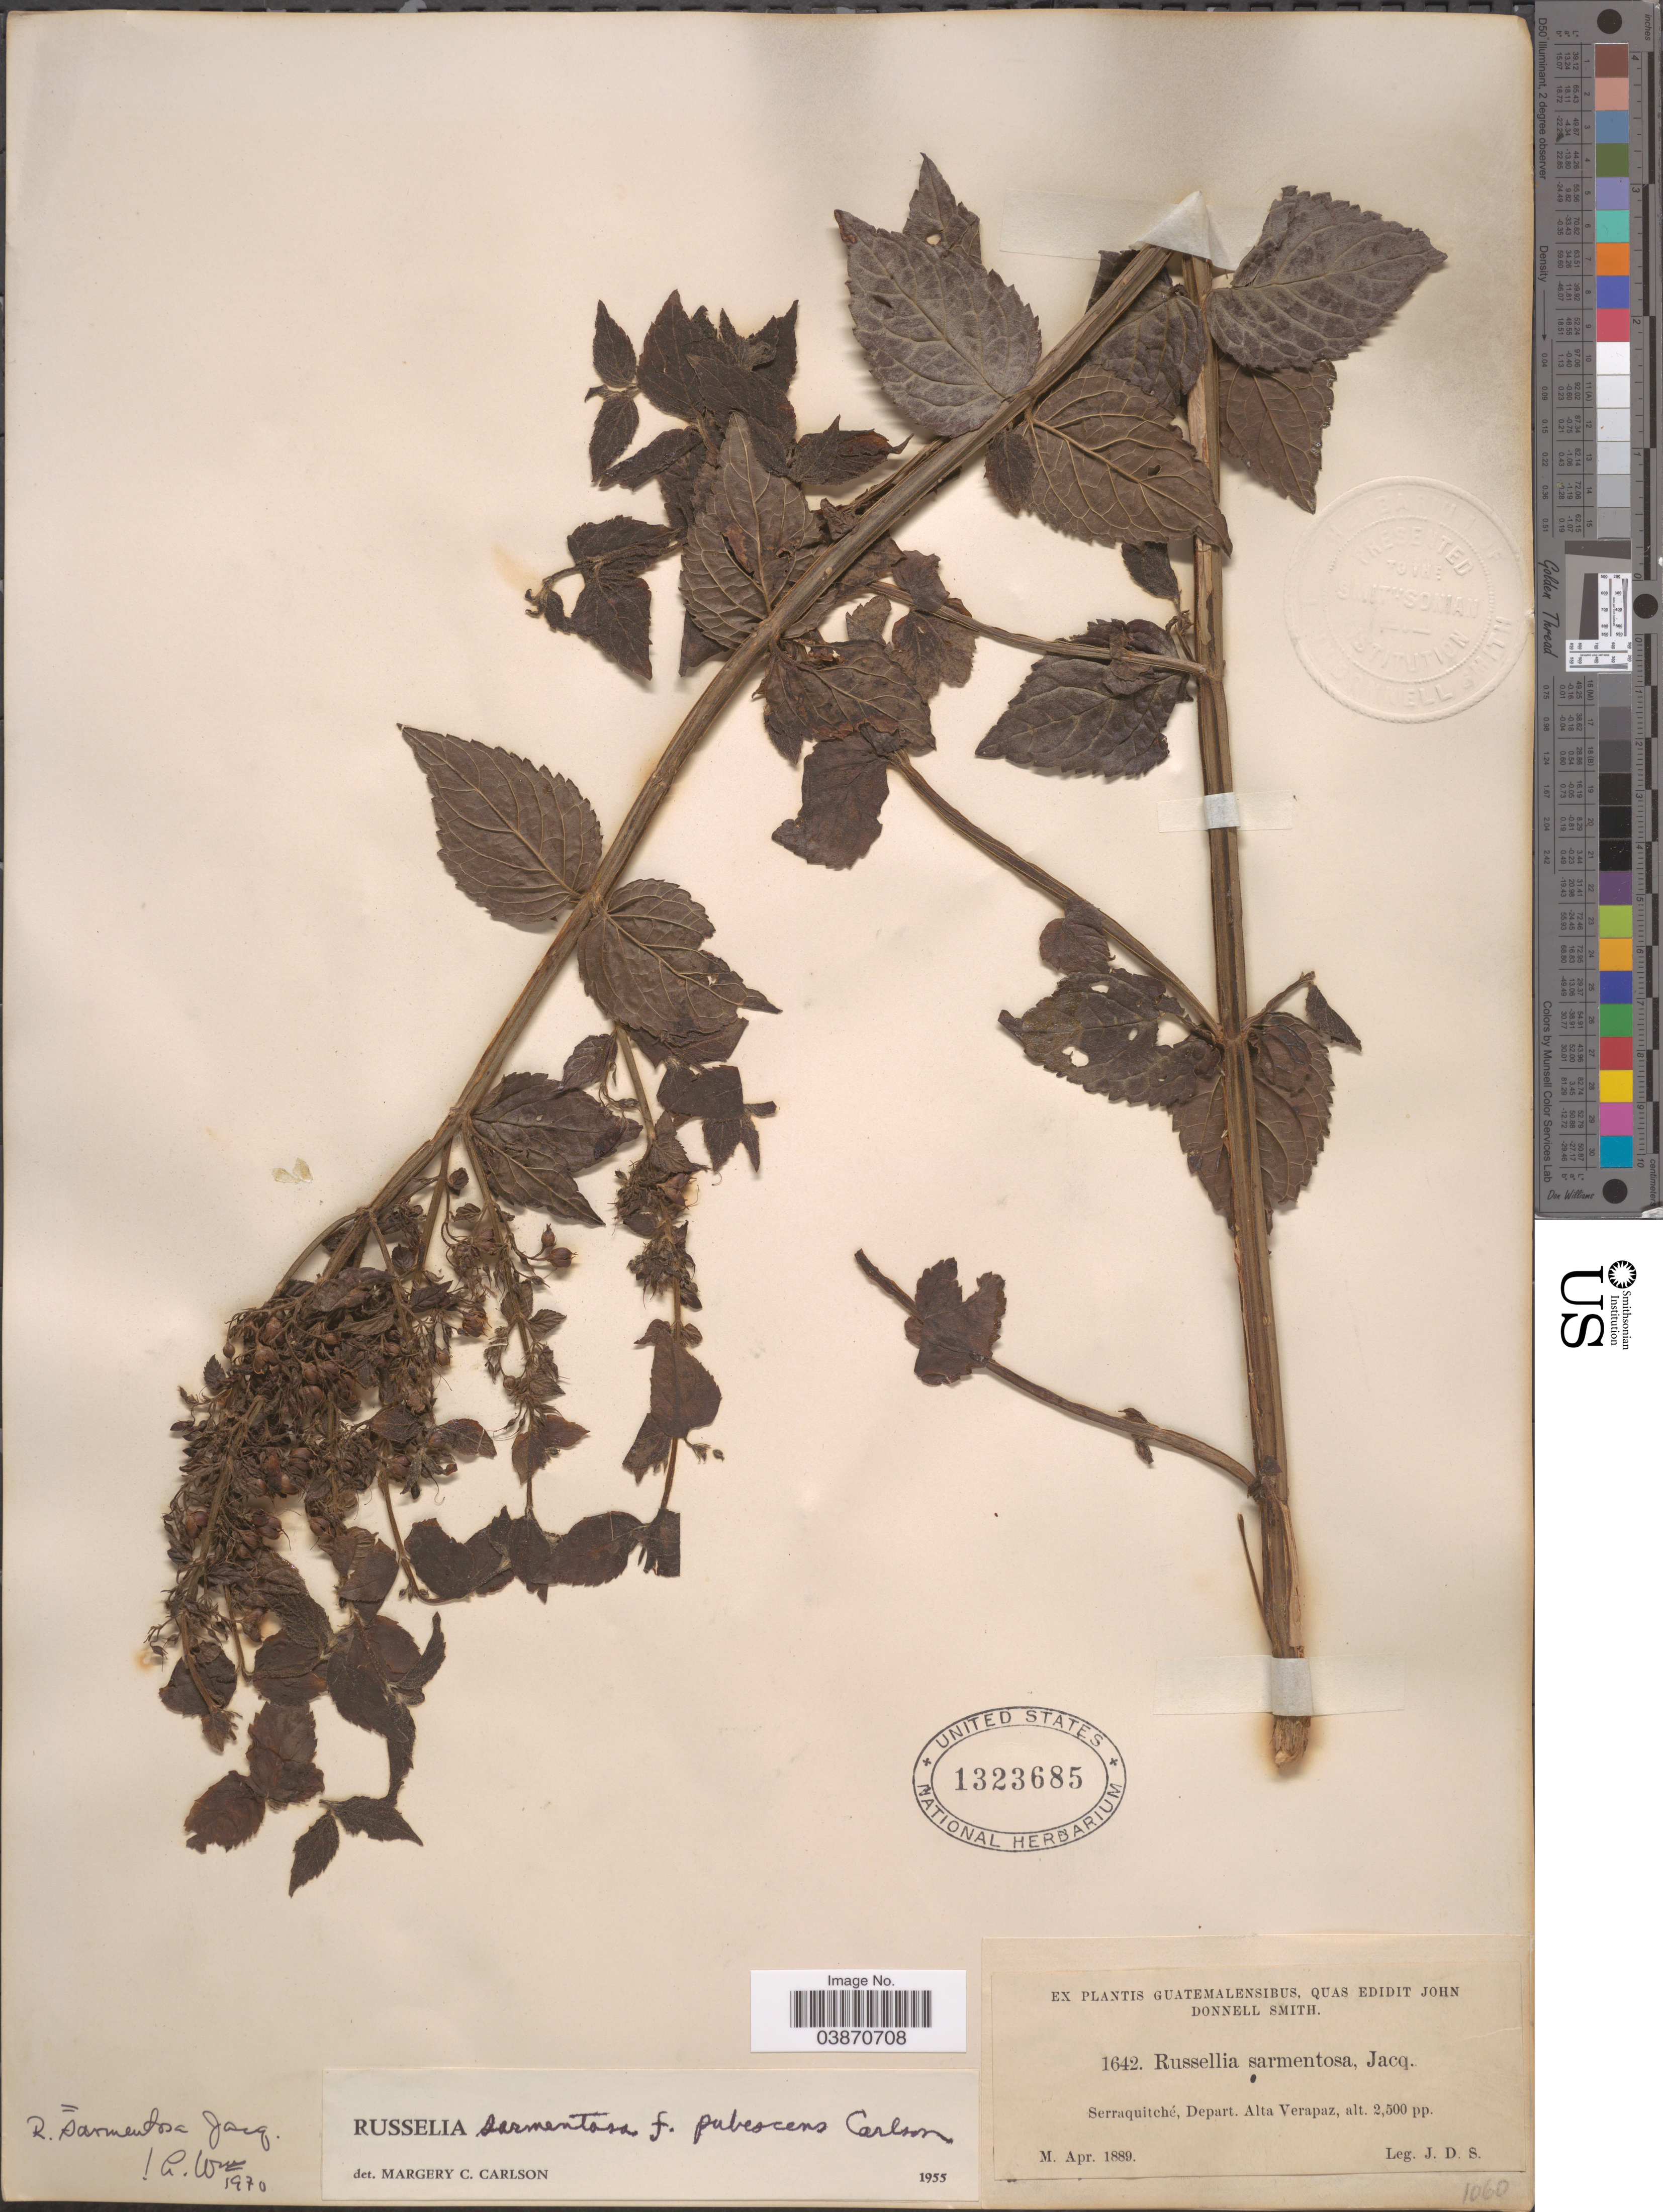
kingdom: Plantae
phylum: Tracheophyta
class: Magnoliopsida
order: Lamiales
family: Plantaginaceae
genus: Russelia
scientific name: Russelia sarmentosa f. pubescens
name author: Carlson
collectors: J. Donnell Smith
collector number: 1642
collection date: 1889-04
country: Guatemala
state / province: Alta Verapaz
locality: Serraquitché, Depart. Alta Verapaz.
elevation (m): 762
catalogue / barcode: US 1323685